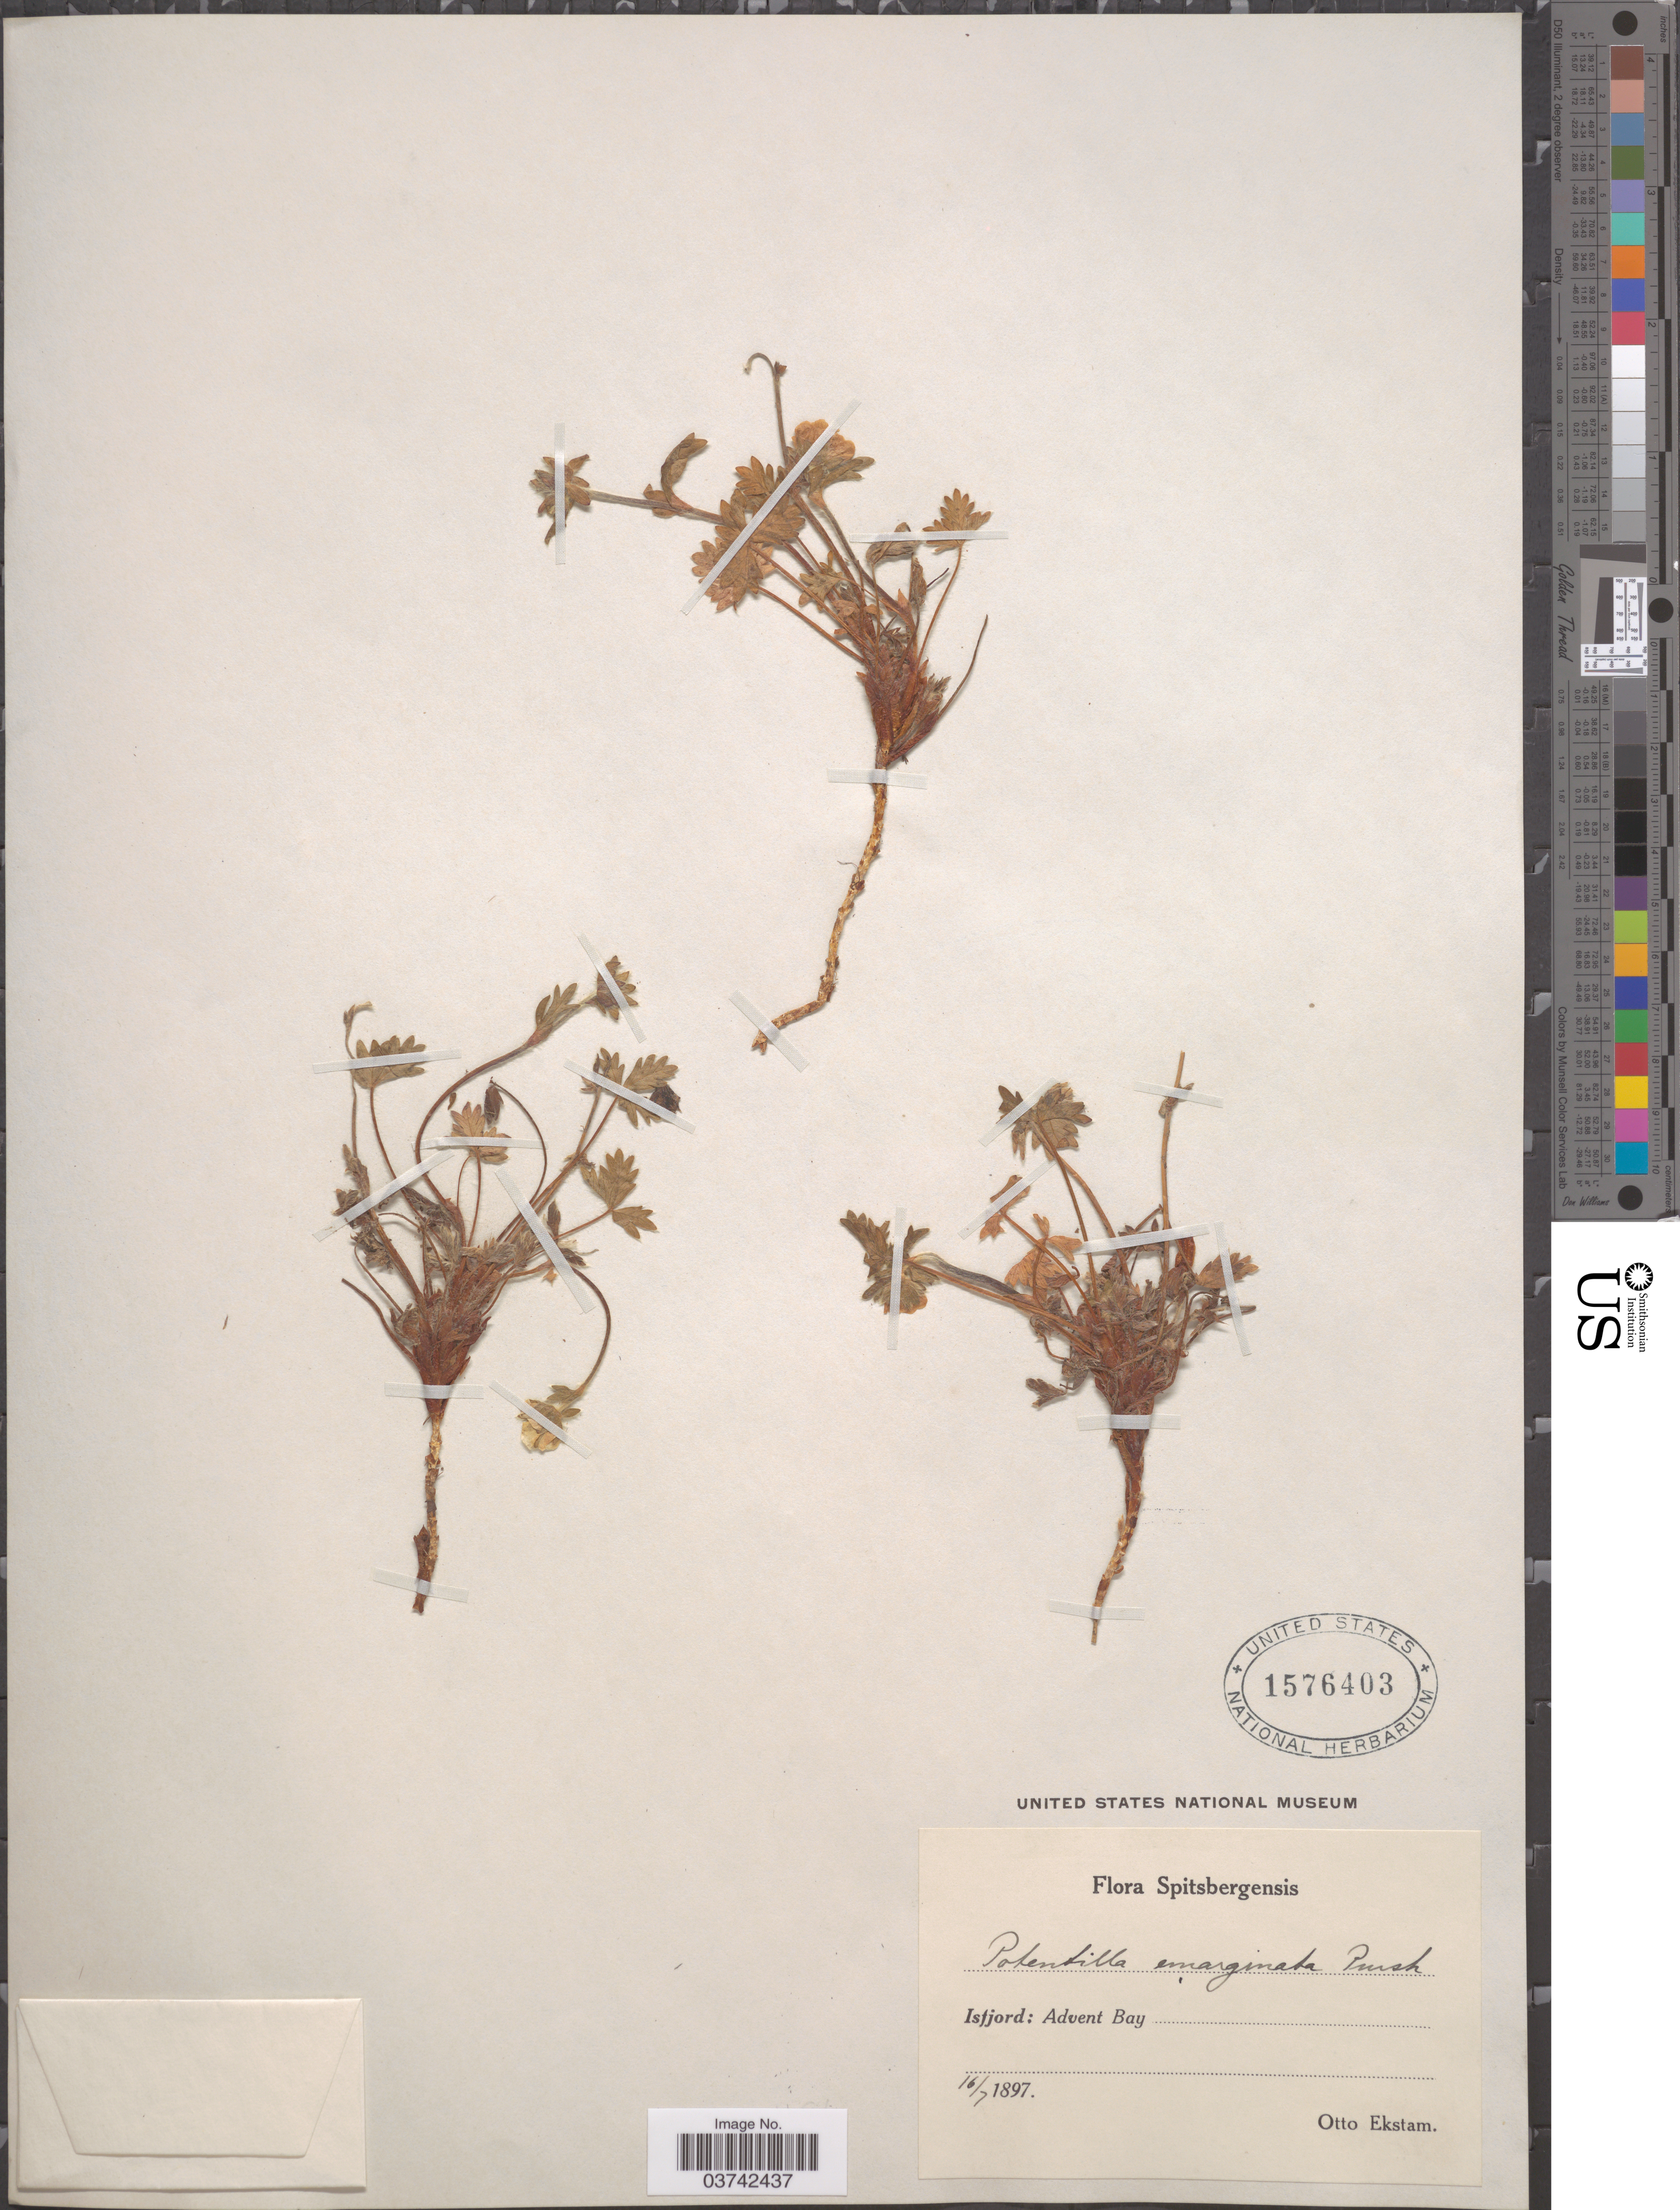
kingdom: Plantae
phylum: Tracheophyta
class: Magnoliopsida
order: Rosales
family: Rosaceae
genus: Potentilla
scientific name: Potentilla emarginata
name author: Pursh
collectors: O. Ekstam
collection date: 1897-07-16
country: Norway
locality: Spitsbergensis. Isfjord: Advent Bay.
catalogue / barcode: US 1576403